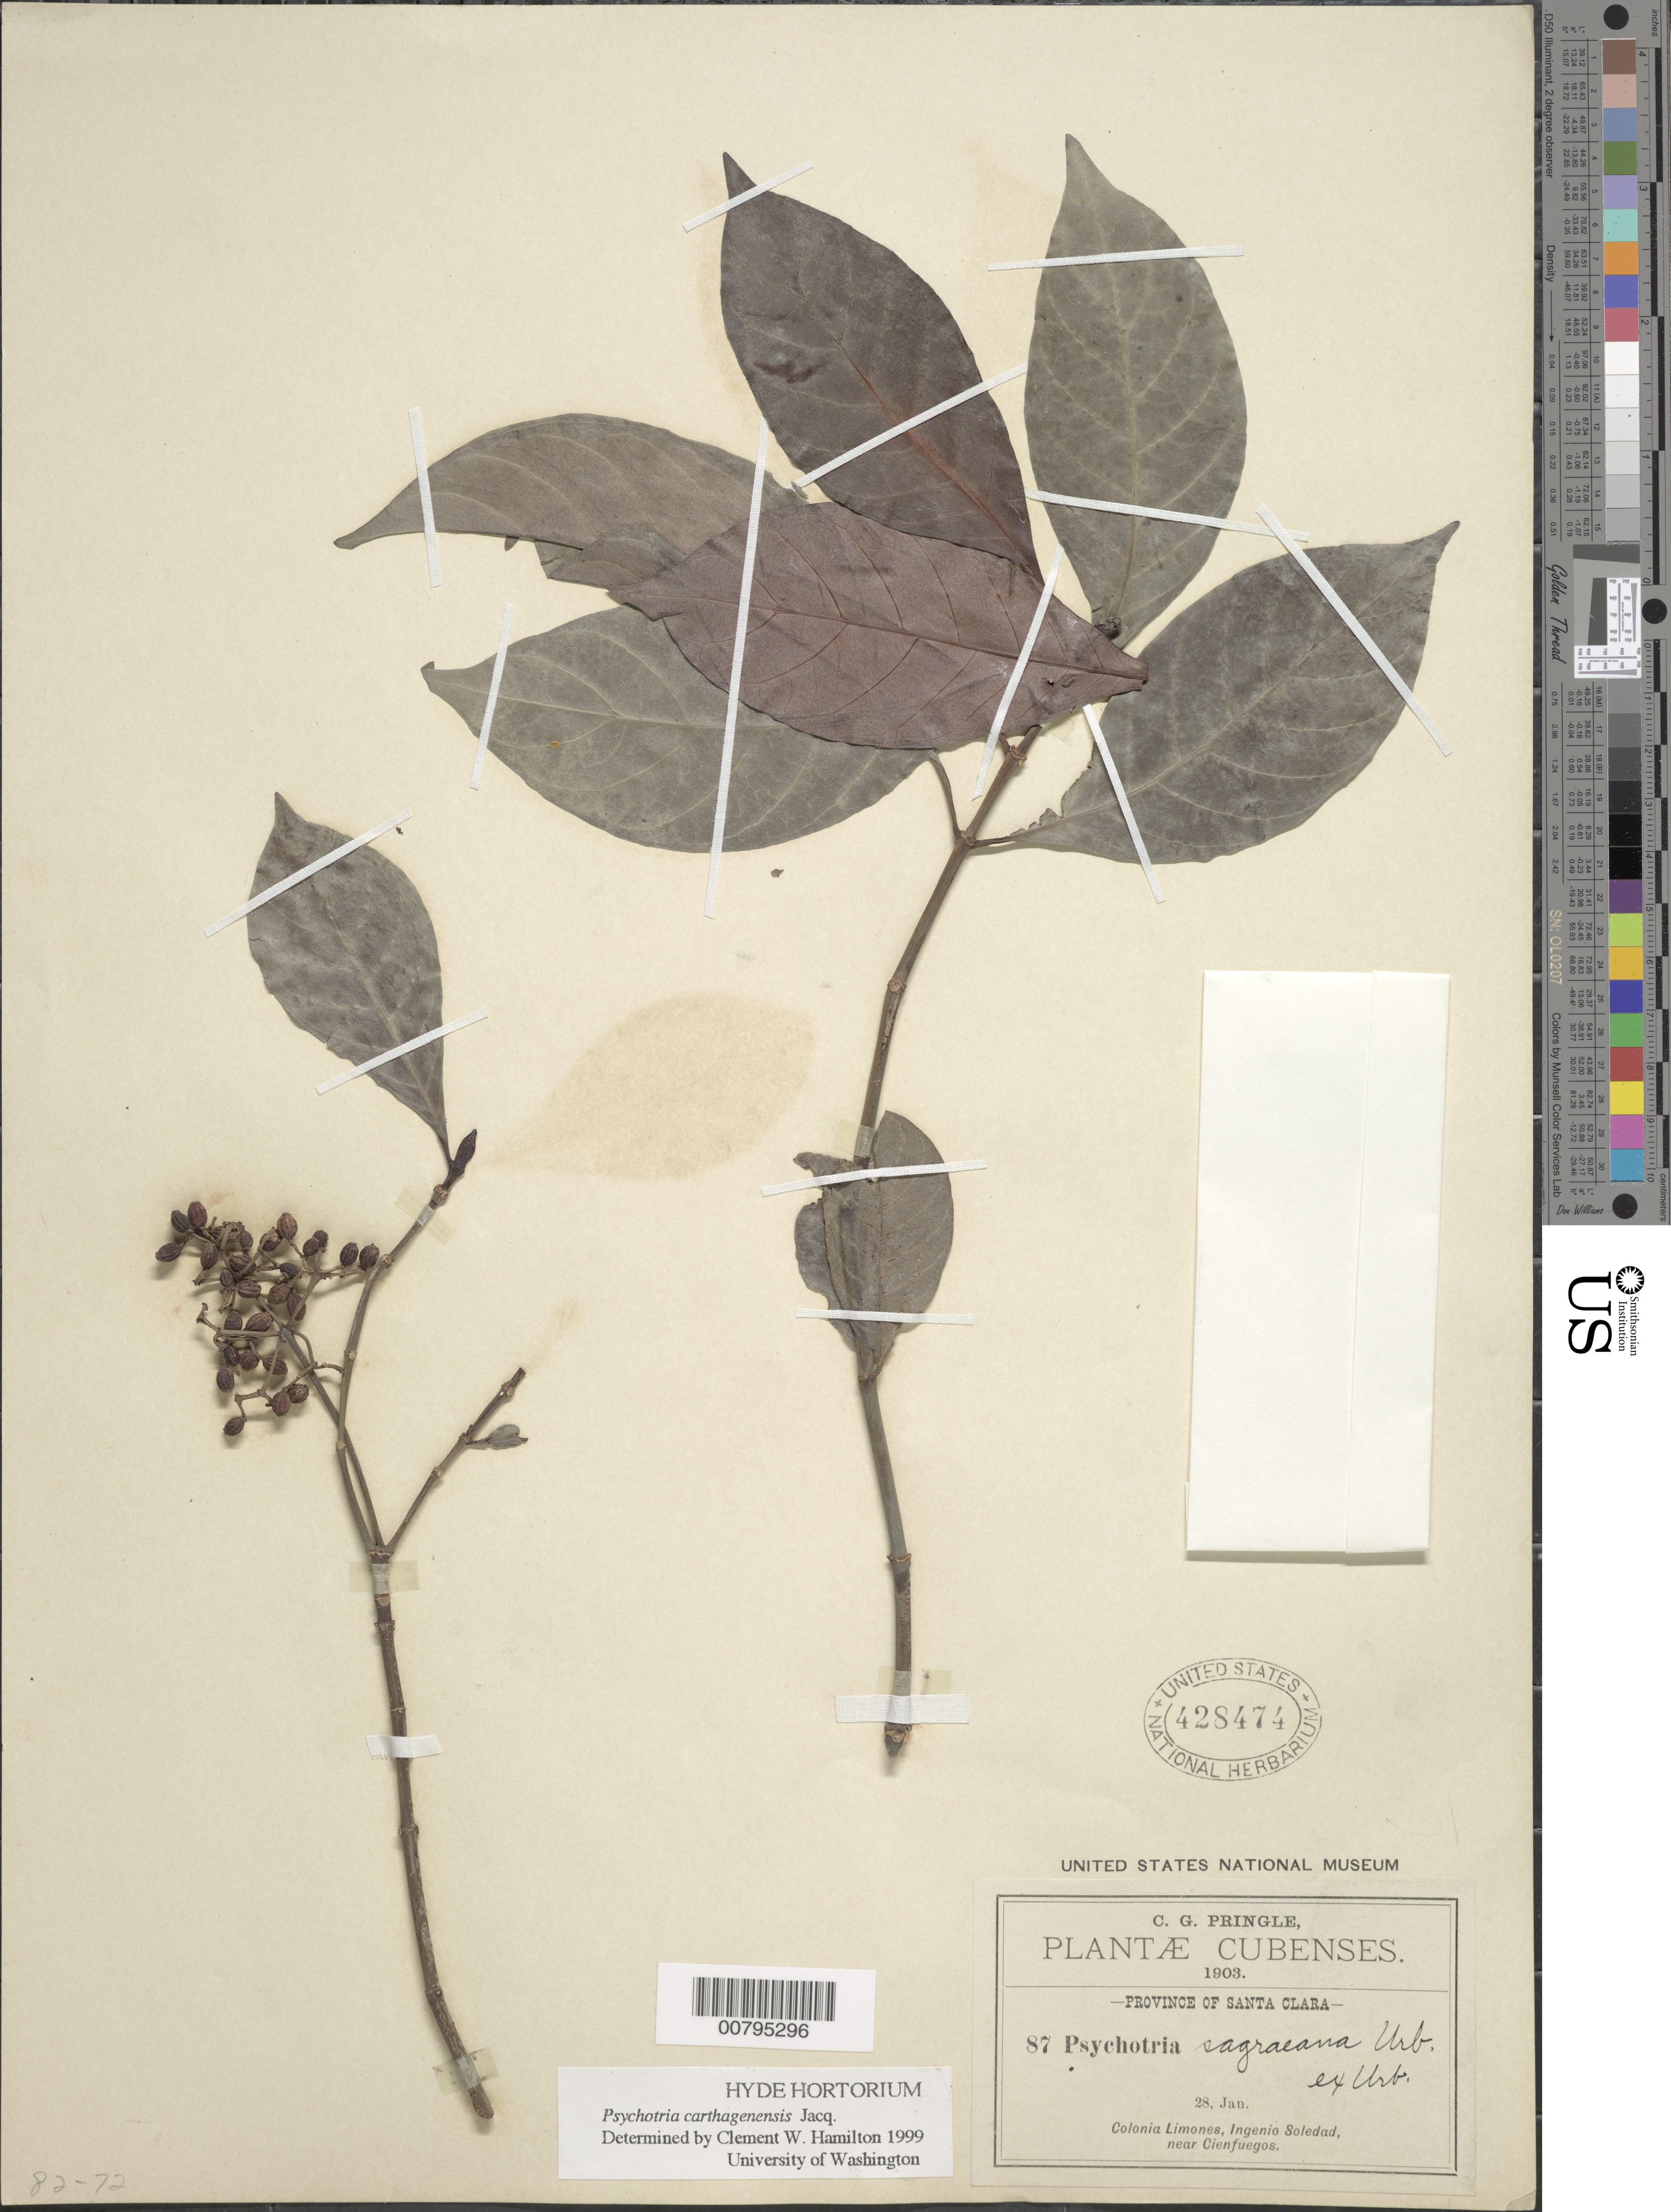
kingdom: Plantae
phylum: Tracheophyta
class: Magnoliopsida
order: Gentianales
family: Rubiaceae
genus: Psychotria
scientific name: Psychotria carthagenensis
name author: Jacq.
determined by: Hamilton, C. W.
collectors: C. G. Pringle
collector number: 87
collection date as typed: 28 Jan 1903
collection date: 1903-01-28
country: Cuba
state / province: Las Villas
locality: Colonia Limones, Ingenio Soledad, near Cienfuegos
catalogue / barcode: US 428474